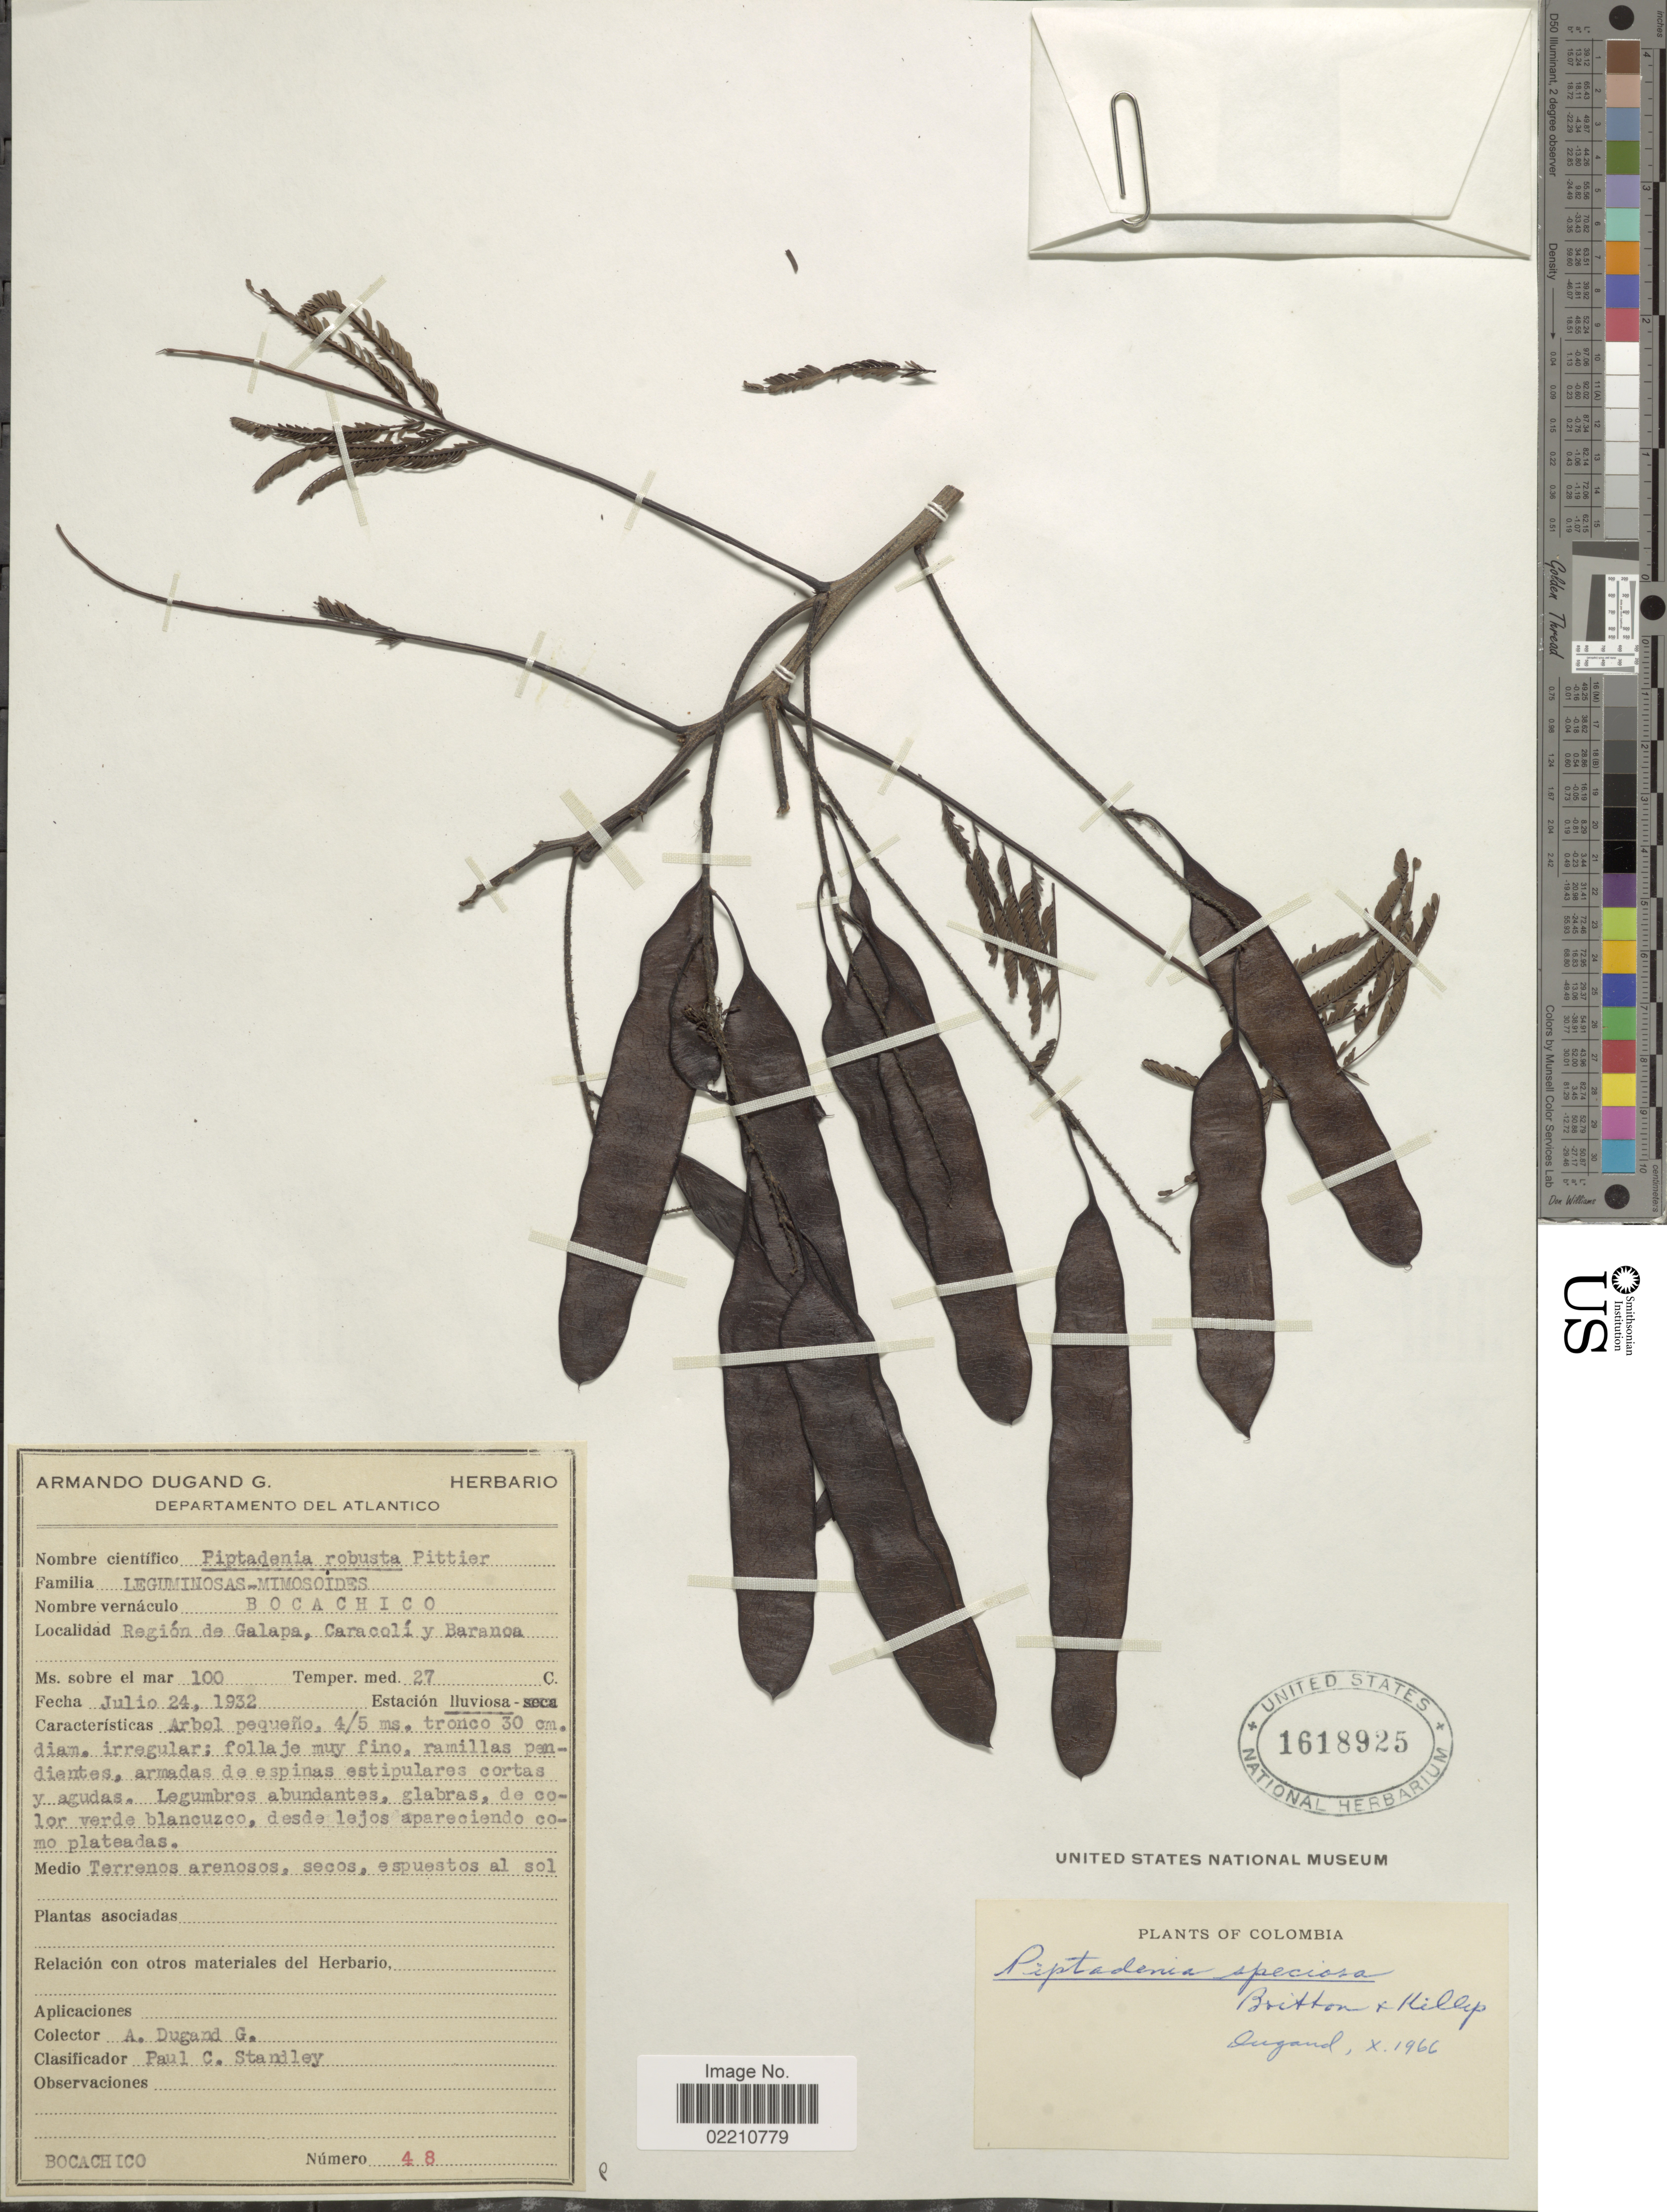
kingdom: Plantae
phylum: Tracheophyta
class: Magnoliopsida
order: Fabales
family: Fabaceae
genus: Lachesiodendron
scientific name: Lachesiodendron viridiflorum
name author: (Kunth) P.G. Ribeiro et al.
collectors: A. Dugand G.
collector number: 48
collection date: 1932-07-24/1966-10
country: Colombia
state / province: Atlántico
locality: Regíon de Galapa, Caracolí y Baranoa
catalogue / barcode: US 1618925